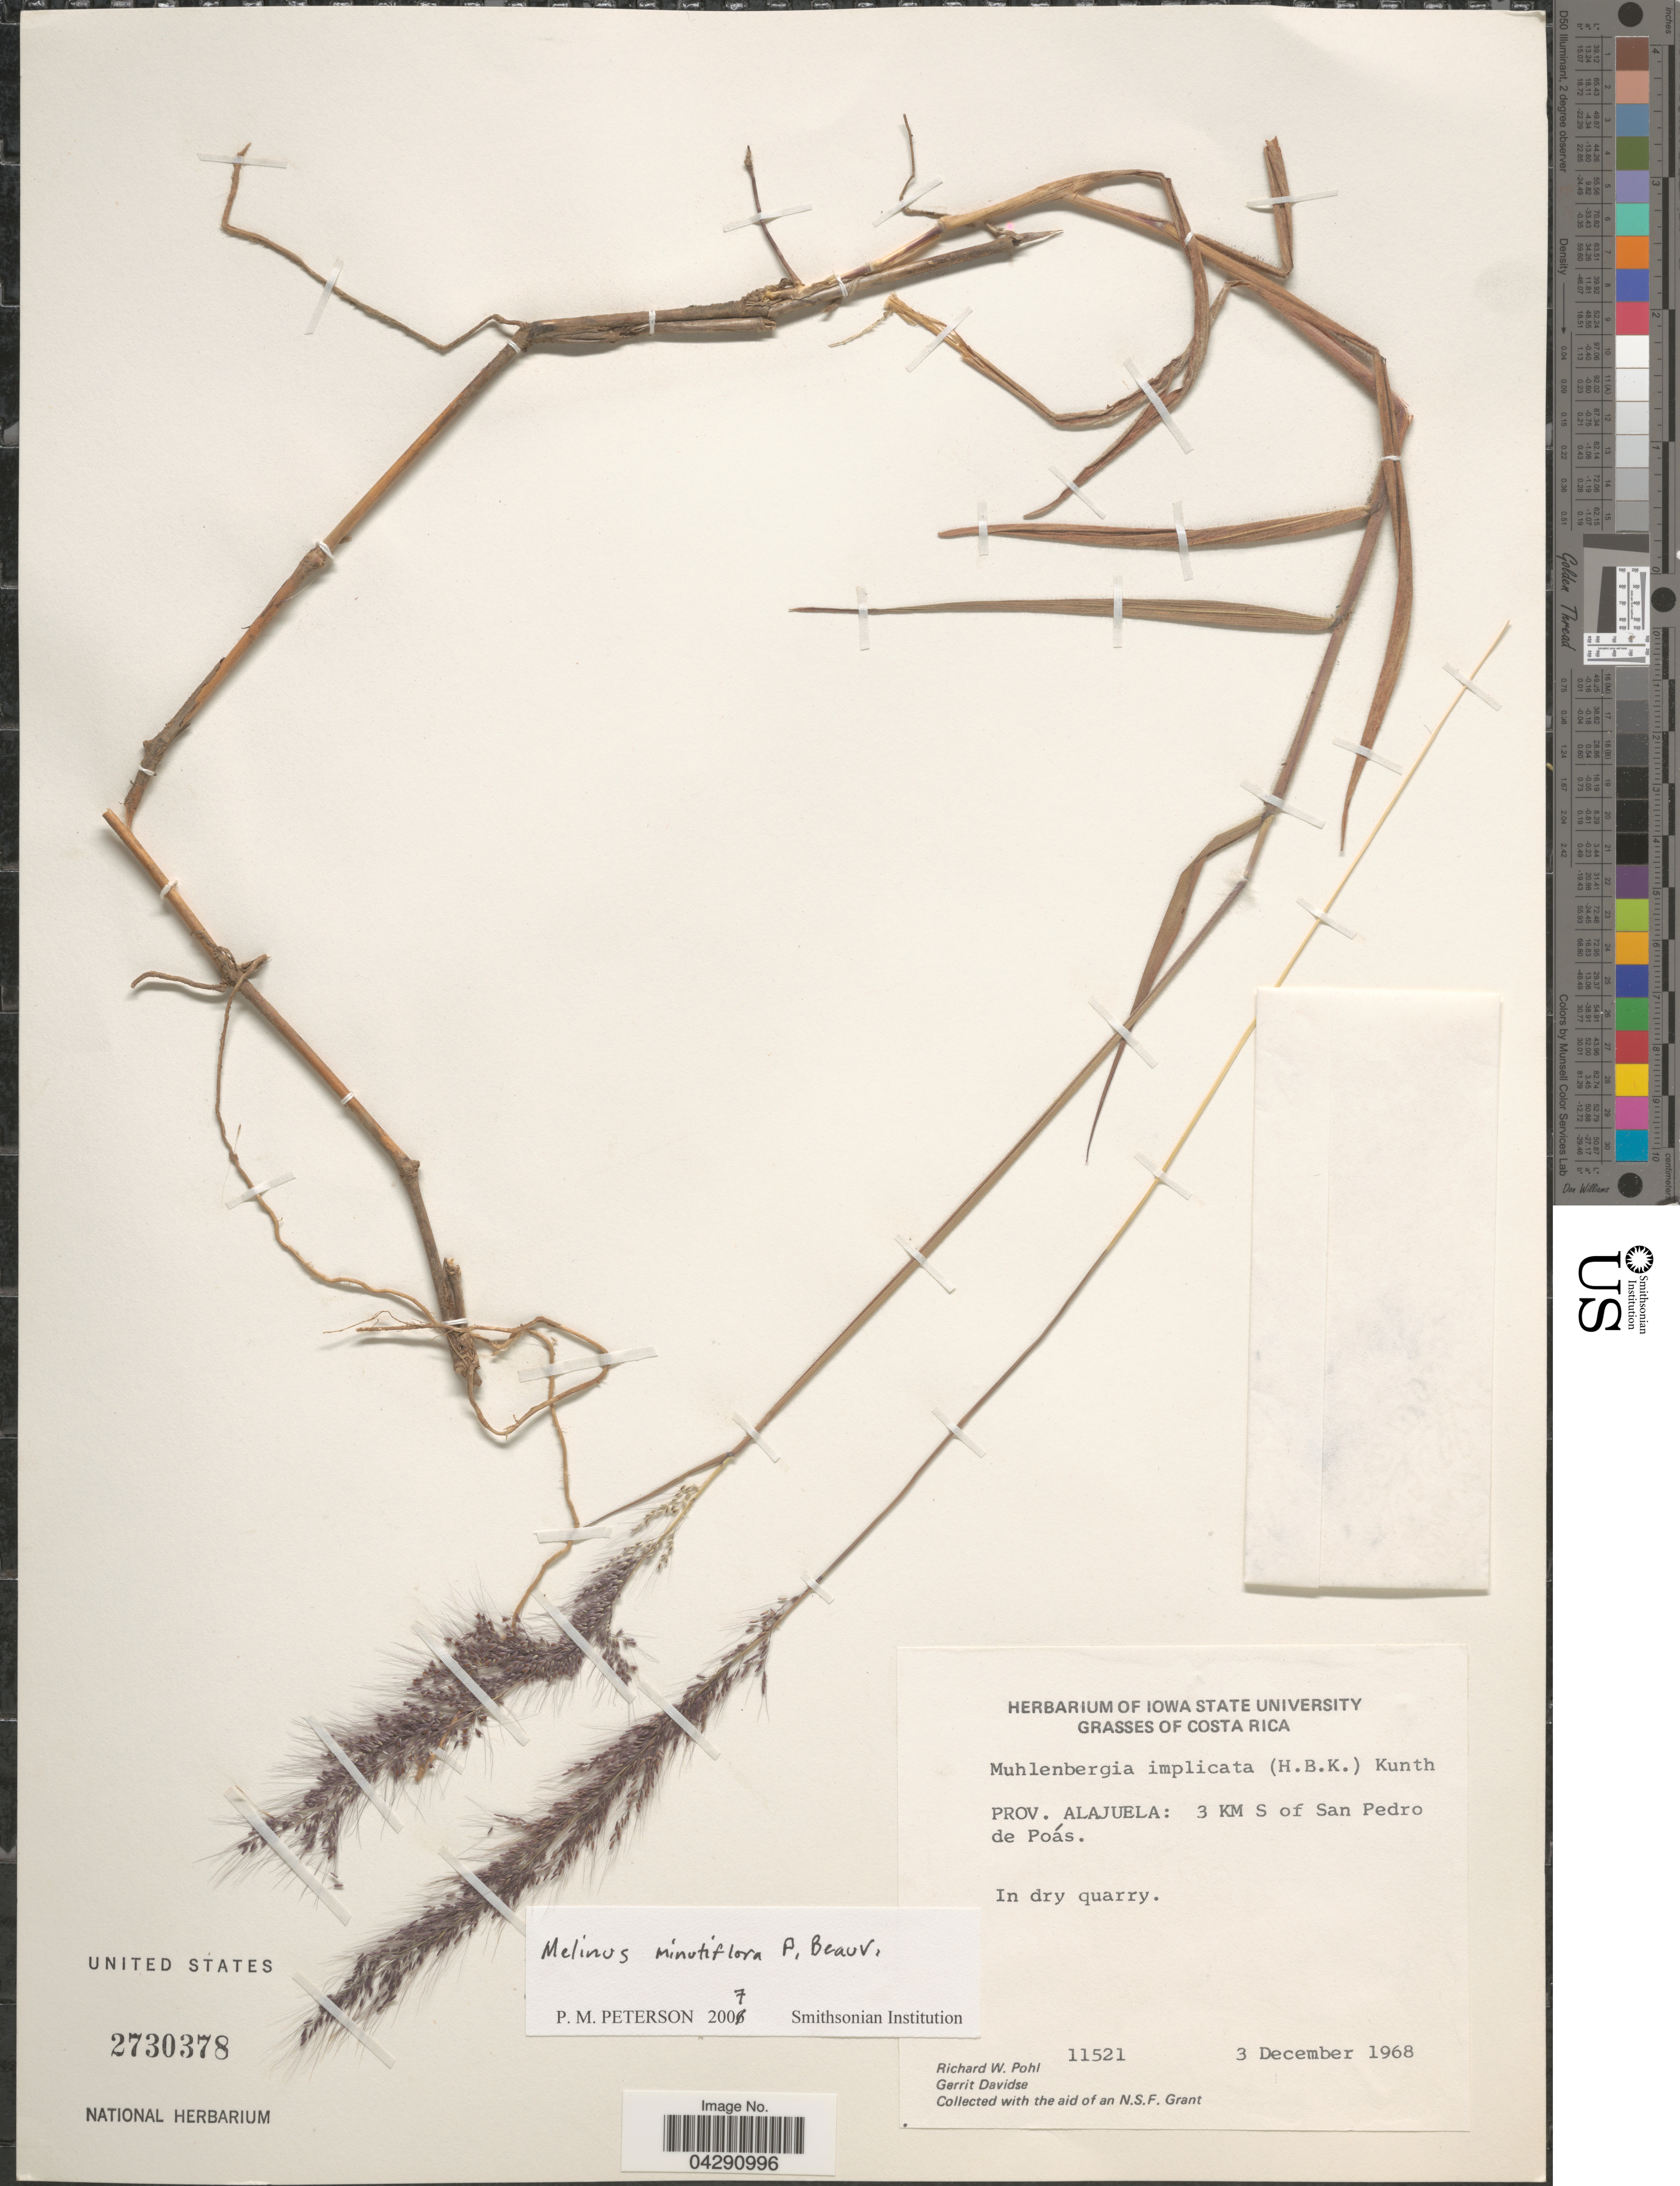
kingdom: Plantae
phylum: Tracheophyta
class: Liliopsida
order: Poales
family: Poaceae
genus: Melinis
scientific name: Melinis minutiflora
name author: P. Beauv.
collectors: R. W. Pohl & G. Davidse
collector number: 11521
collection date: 1968-12-03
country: Costa Rica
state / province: Alajuela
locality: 3 KM S of San Pedro de Poás.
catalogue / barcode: US 2730378